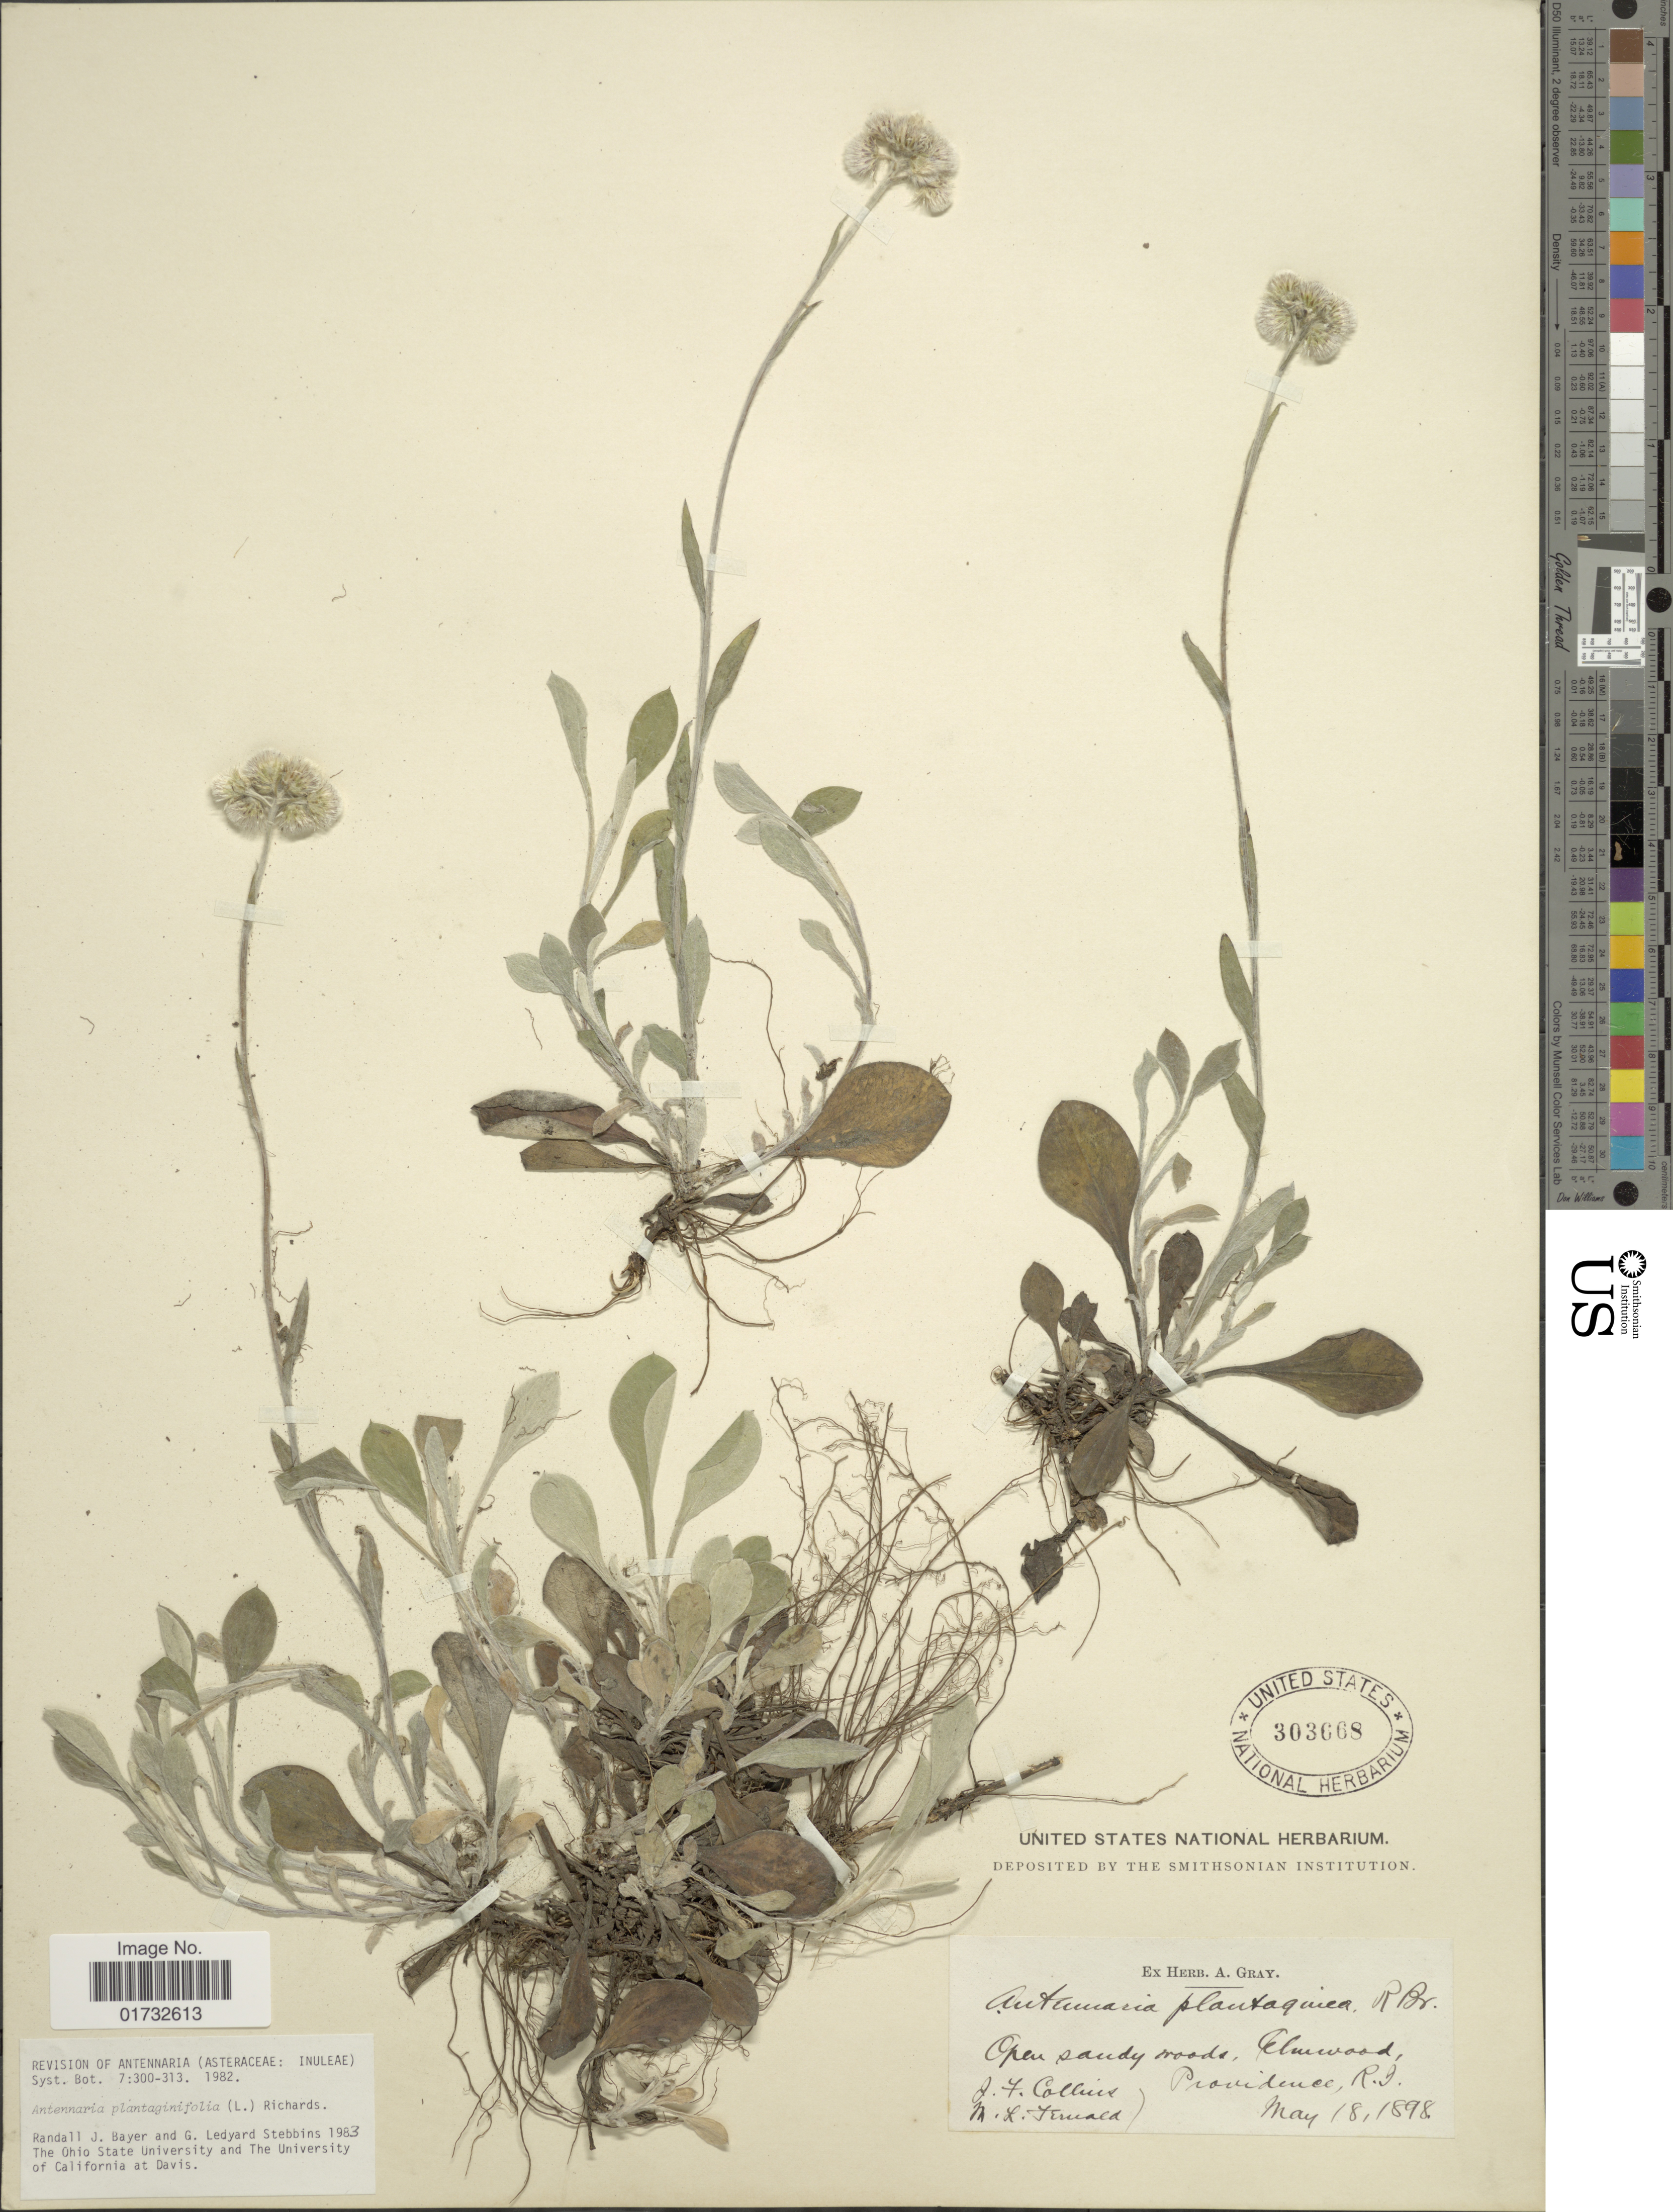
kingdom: Plantae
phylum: Tracheophyta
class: Magnoliopsida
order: Asterales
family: Asteraceae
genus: Antennaria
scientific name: Antennaria plantaginifolia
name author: (L.) Richardson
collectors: J. Collins & M. L. Fernald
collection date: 1898-05-18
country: United States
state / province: Rhode Island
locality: Elmwood, Providence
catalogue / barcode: US 303668